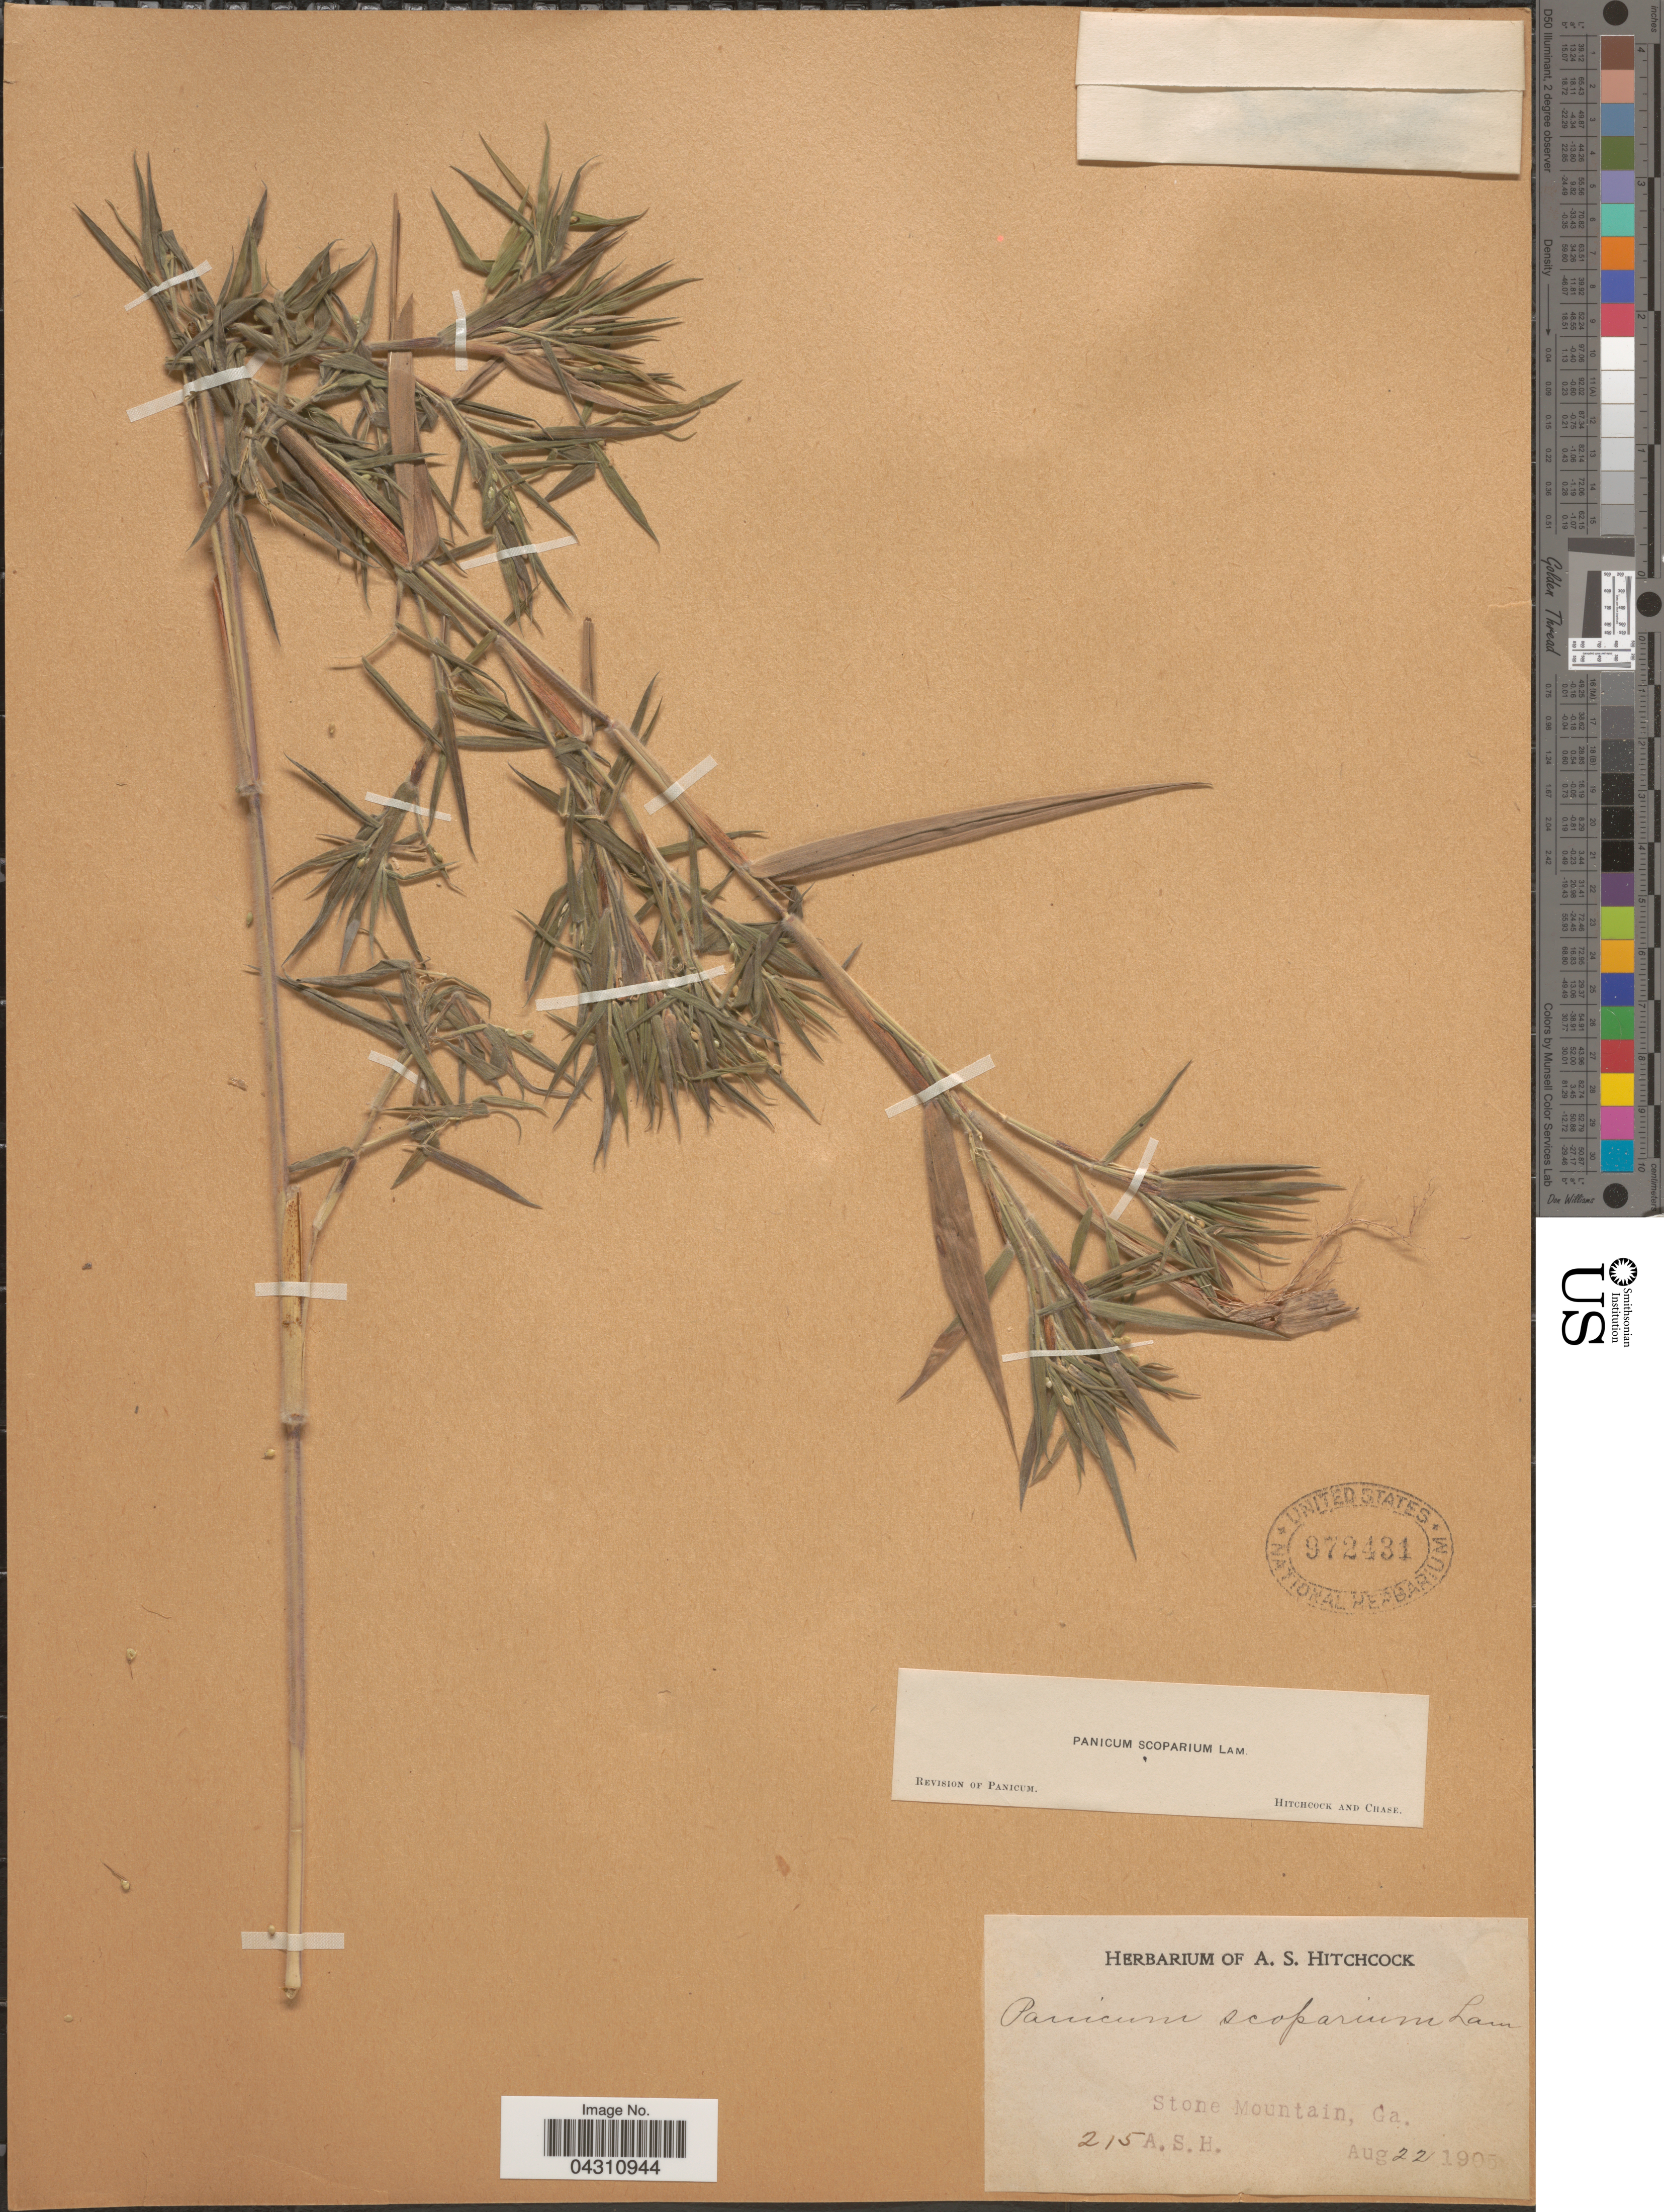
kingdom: Plantae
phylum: Tracheophyta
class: Liliopsida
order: Poales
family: Poaceae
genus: Dichanthelium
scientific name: Dichanthelium scoparium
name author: (Lam.) Gould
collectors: A. S. Hitchcock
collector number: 215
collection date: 1905-08-22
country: United States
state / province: Georgia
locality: Stone Mountain.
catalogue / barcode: US 972431